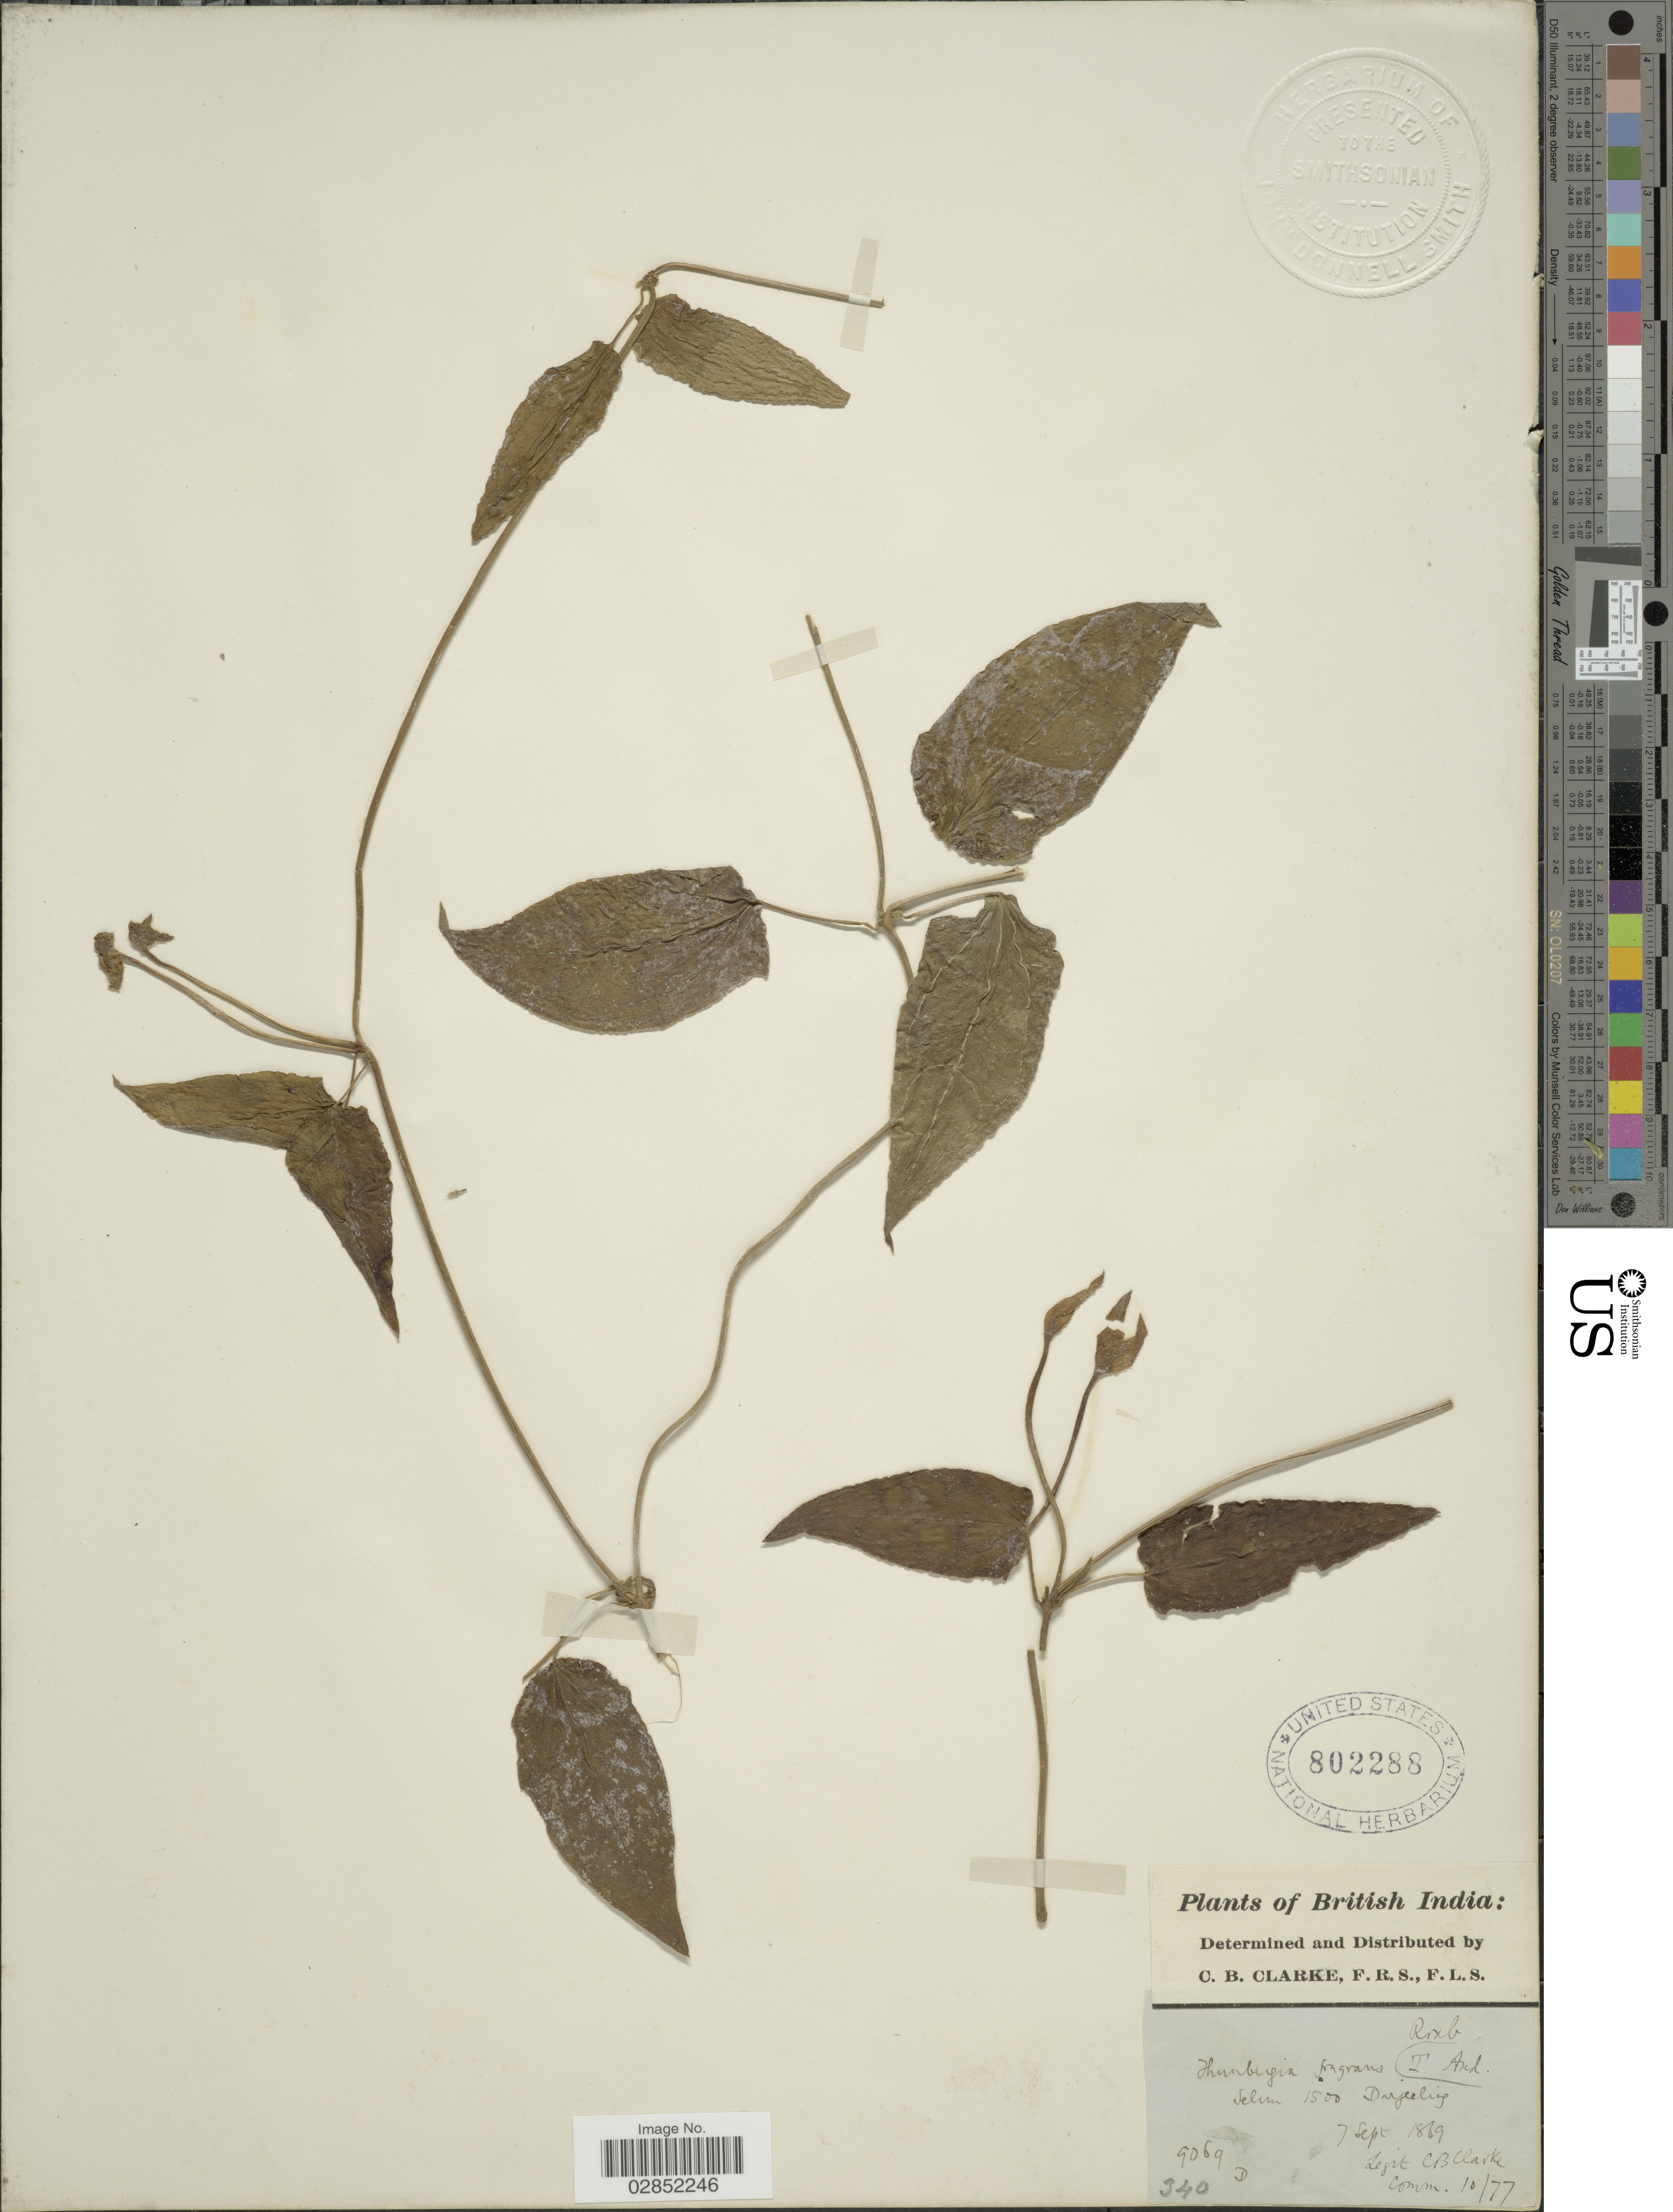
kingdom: Plantae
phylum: Tracheophyta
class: Magnoliopsida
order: Lamiales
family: Acanthaceae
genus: Thunbergia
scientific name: Thunbergia fragrans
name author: Roxb.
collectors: C. B. Clarke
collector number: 9069D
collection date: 1869-09-07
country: India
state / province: West Bengal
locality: British India. Selim. Darjeeling.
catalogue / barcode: US 802288